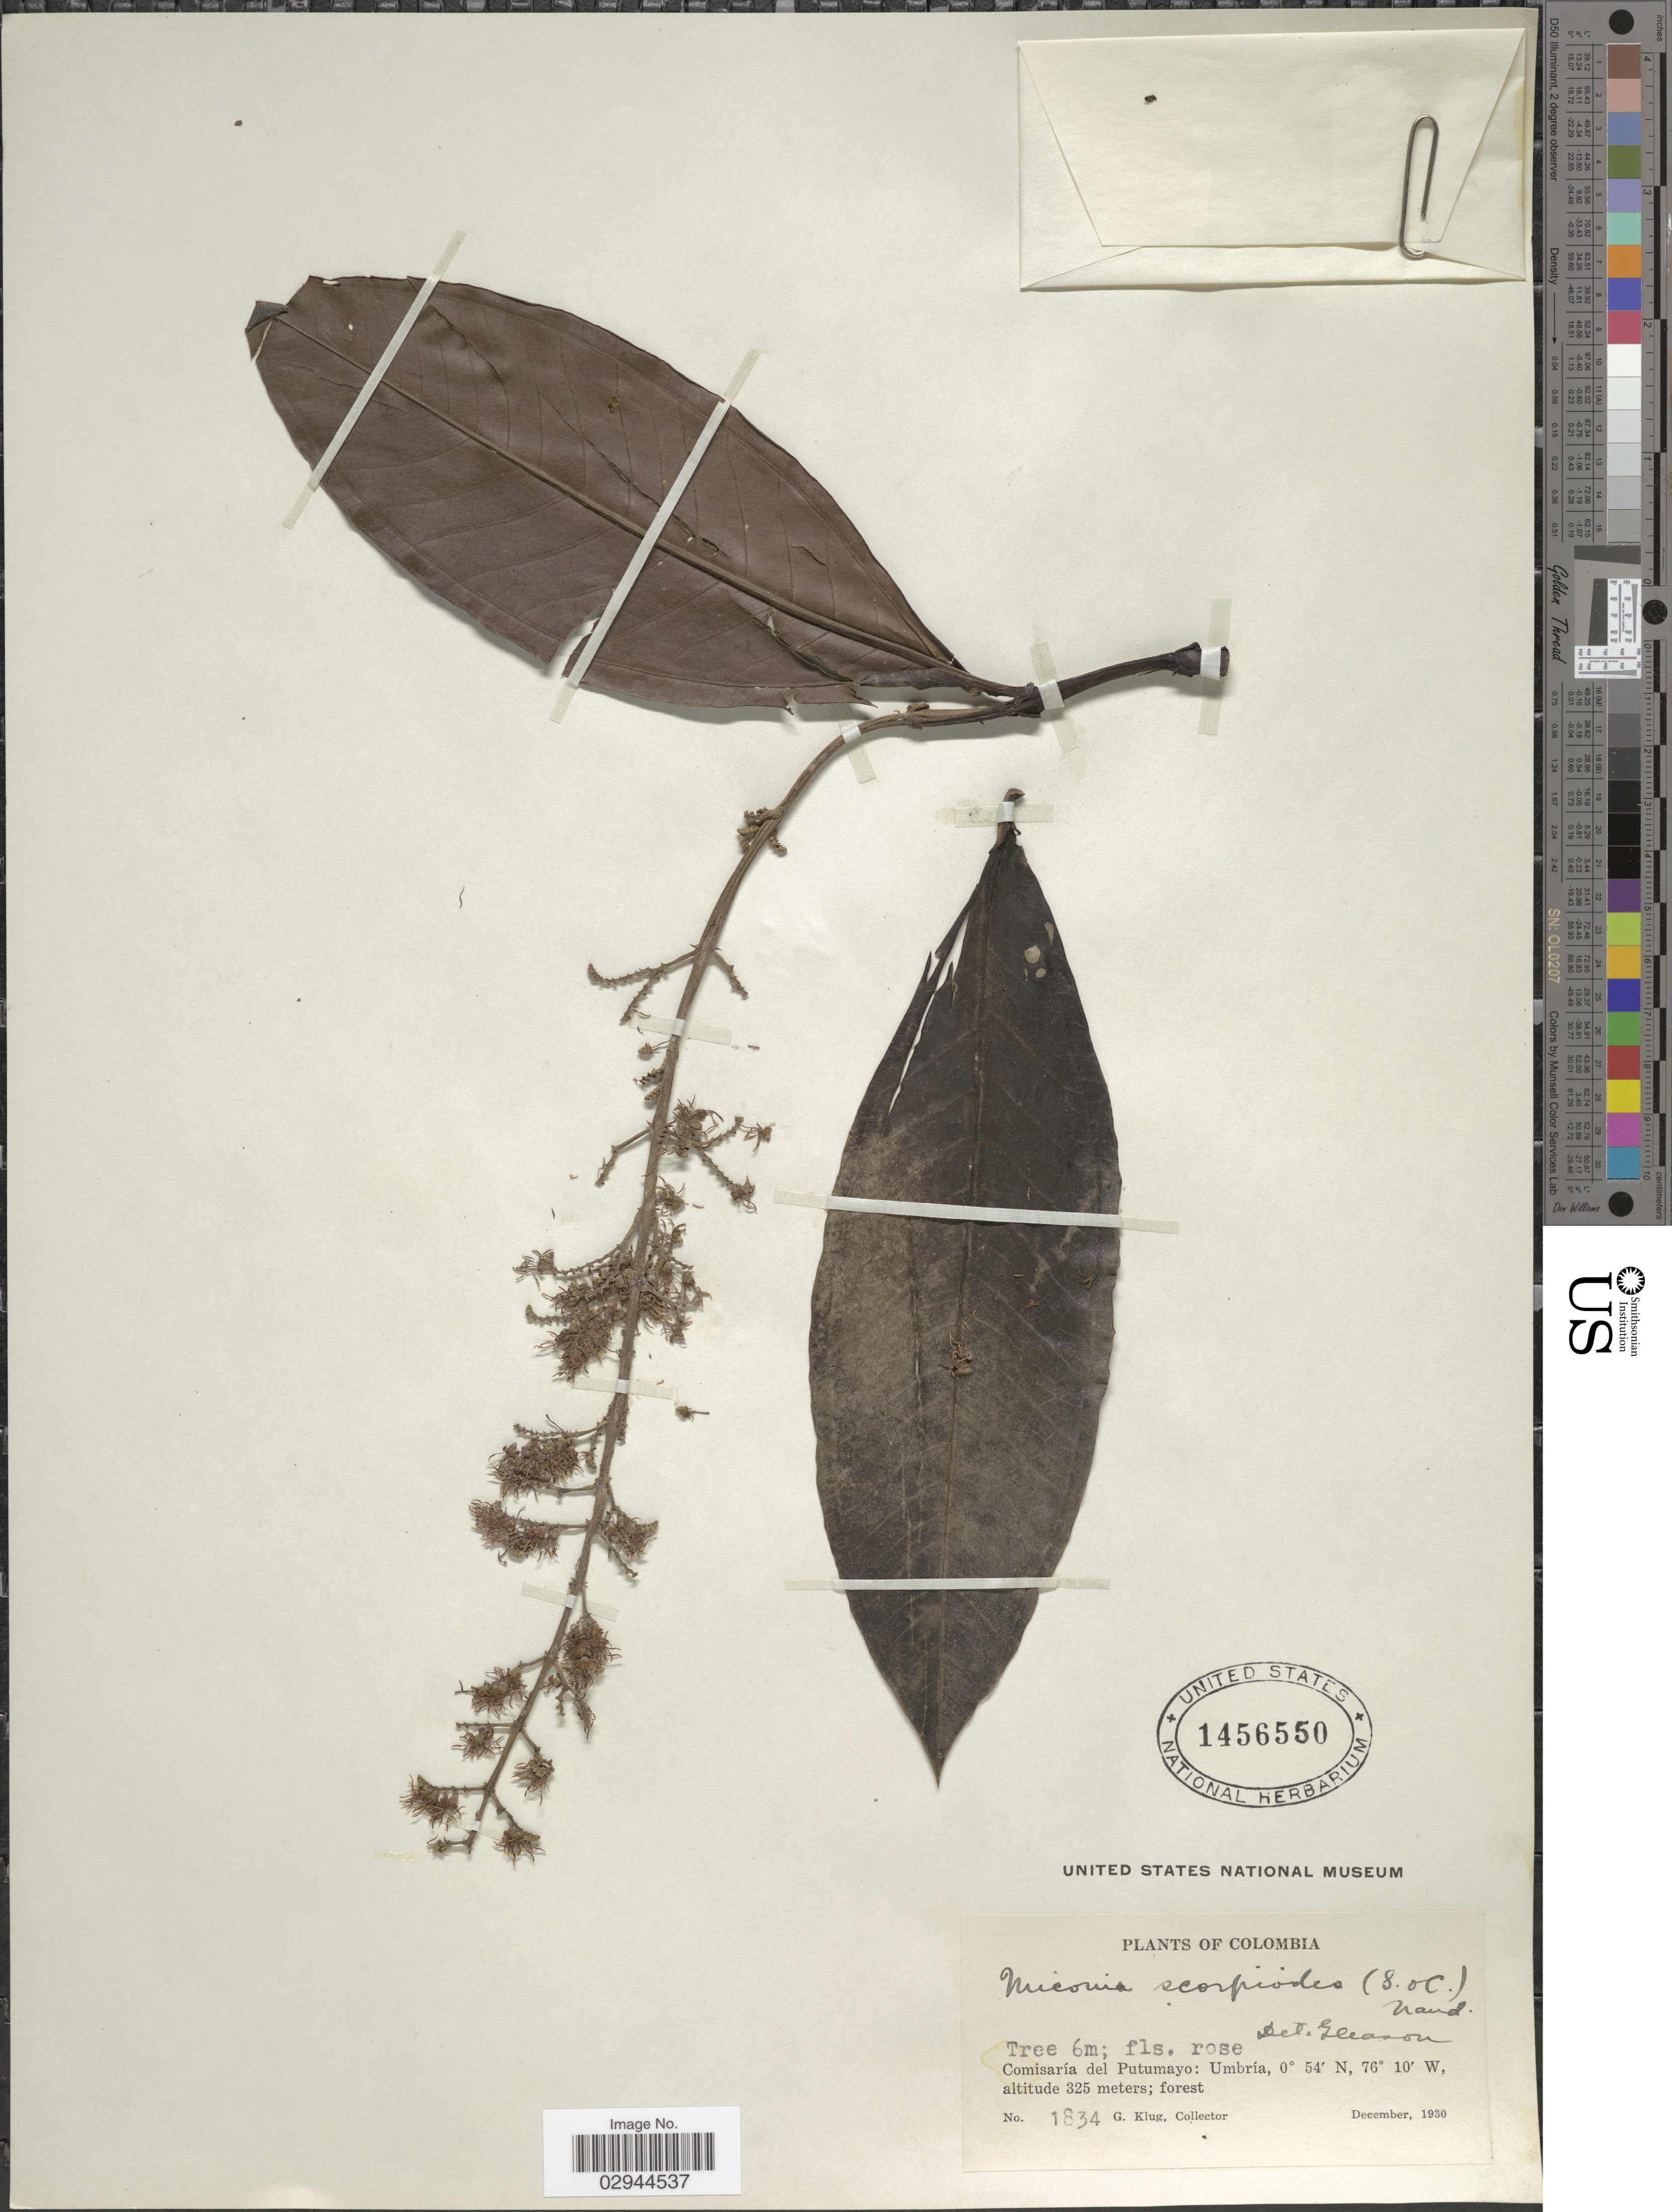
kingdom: Plantae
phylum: Tracheophyta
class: Magnoliopsida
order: Myrtales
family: Melastomataceae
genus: Miconia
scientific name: Miconia trinervia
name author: (Sw.) D. Don ex Loudon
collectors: G. Klug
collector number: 1834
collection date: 1930-12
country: Colombia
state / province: Putumayo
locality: Comisaría del Putumayo, Umbría.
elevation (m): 325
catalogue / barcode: US 1456550